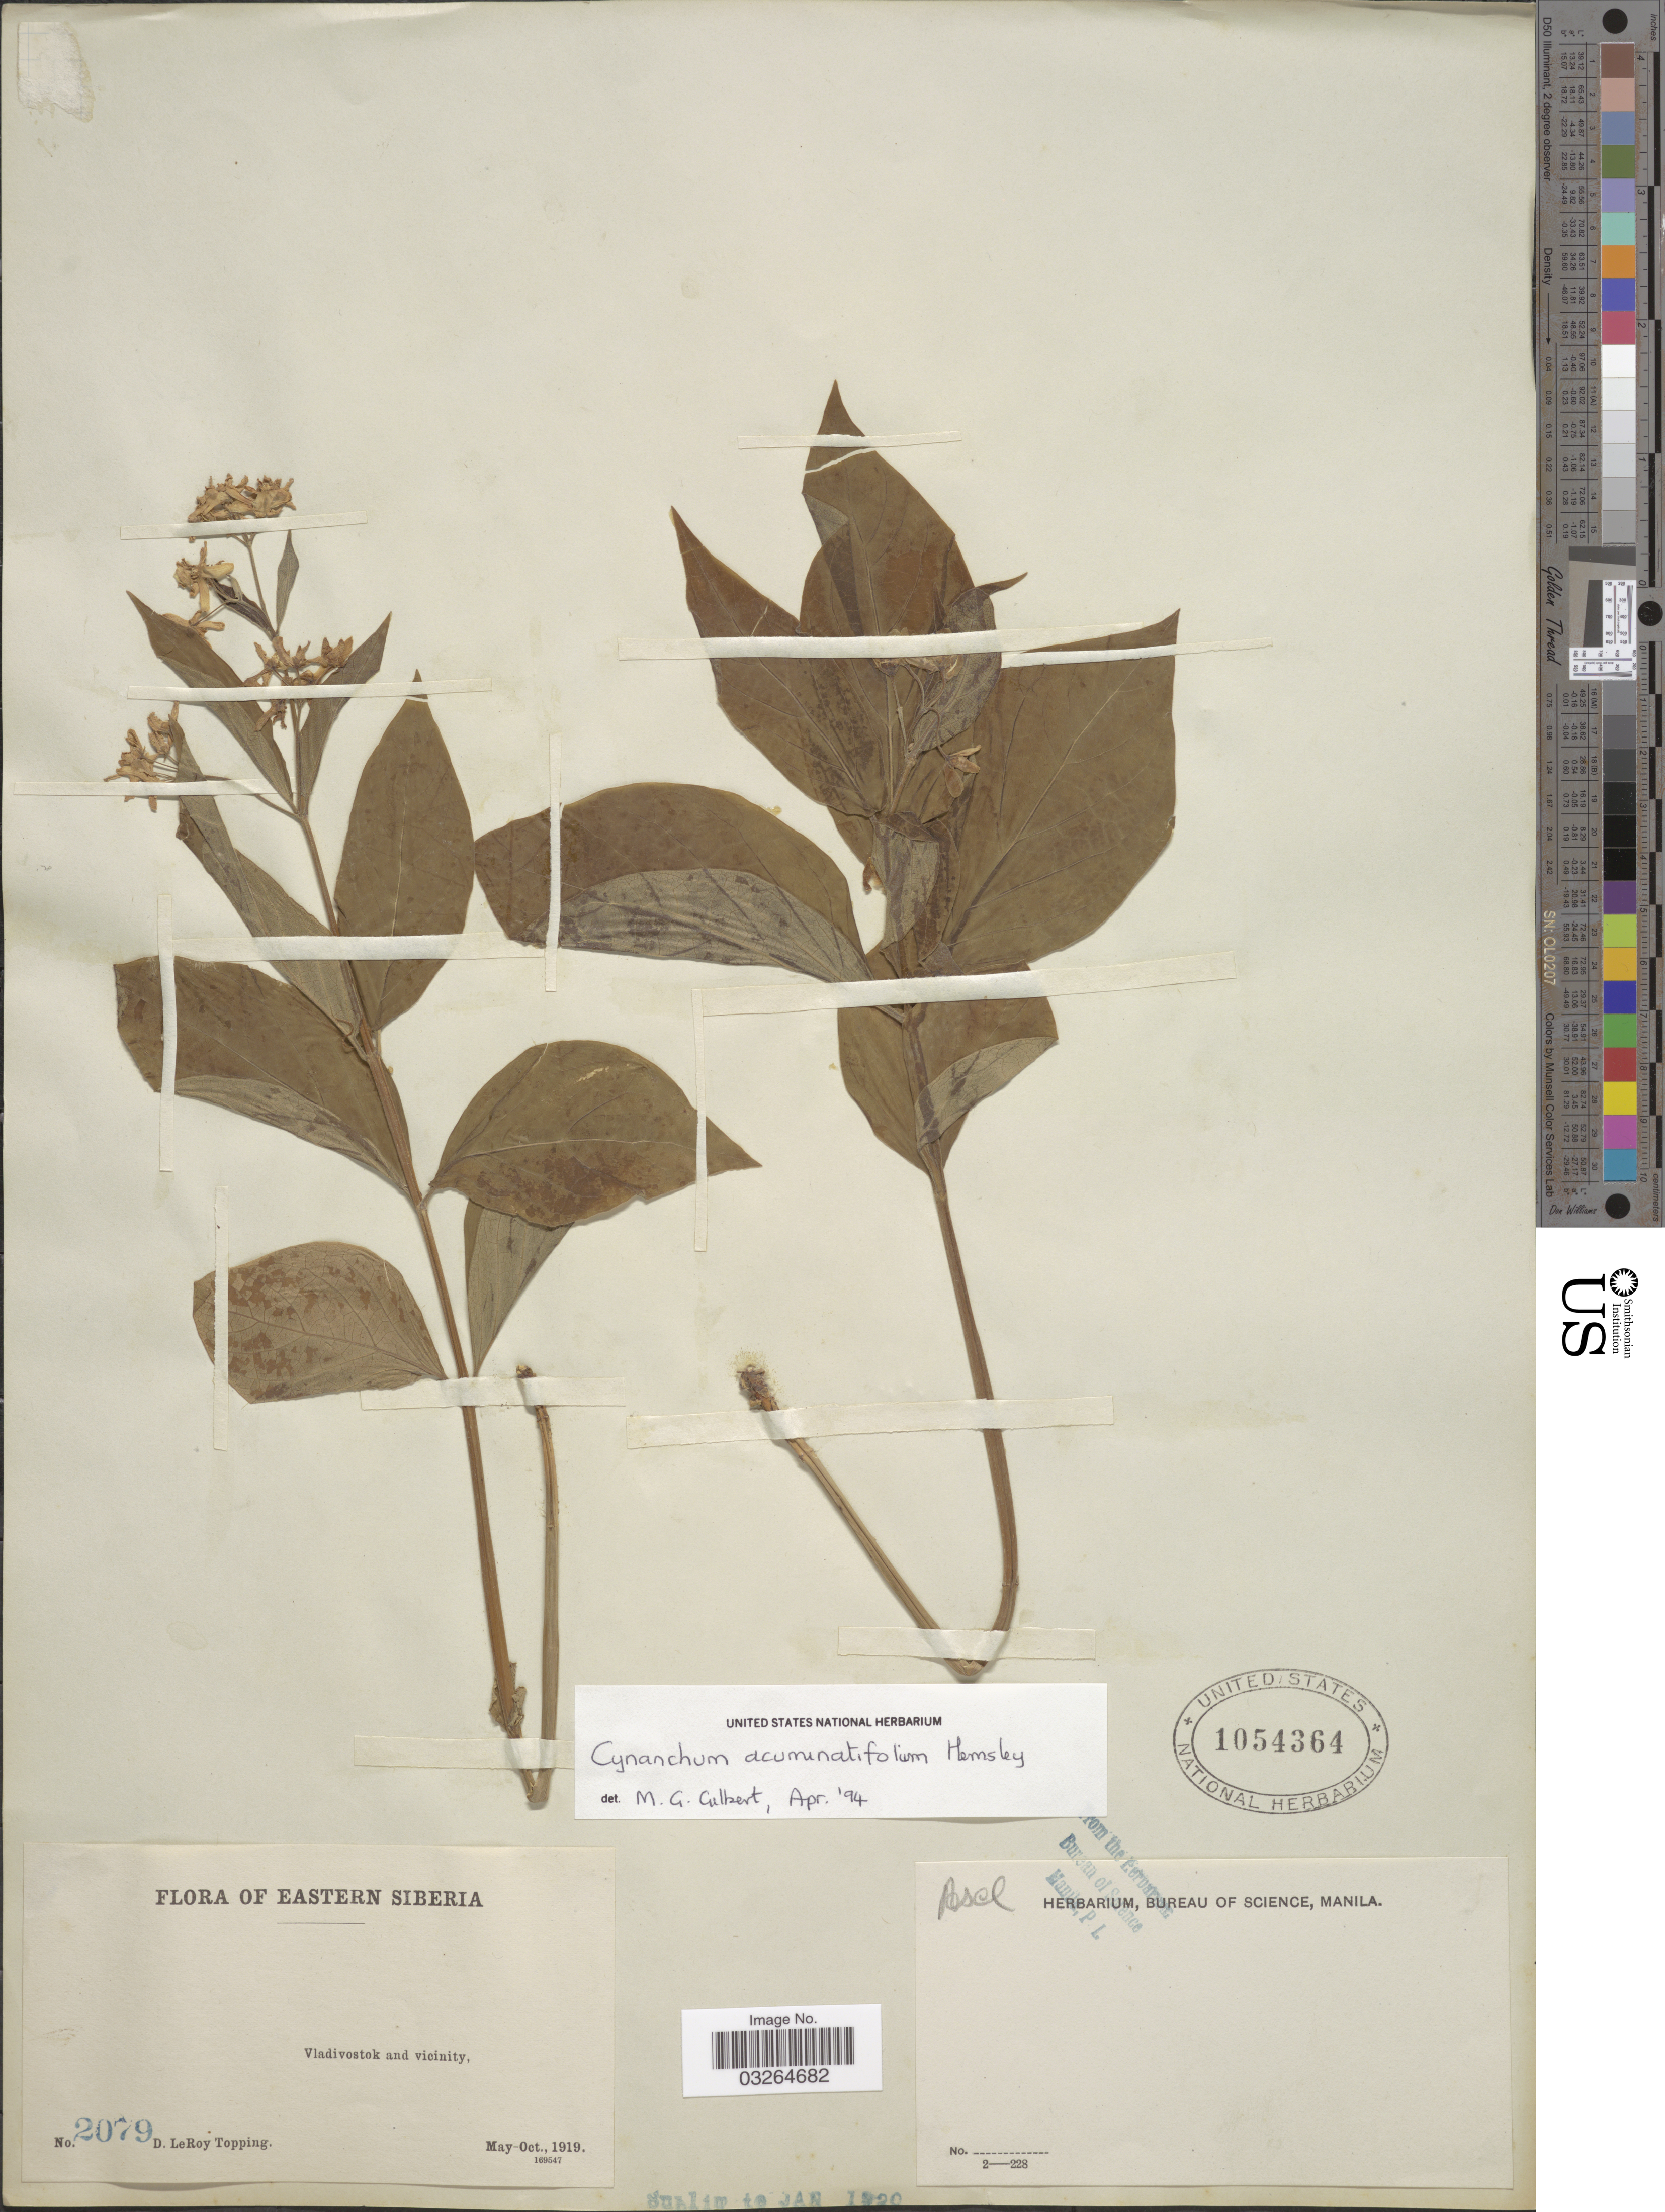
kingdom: Plantae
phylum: Tracheophyta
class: Magnoliopsida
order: Gentianales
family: Apocynaceae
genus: Cynanchum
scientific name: Cynanchum acuminatifolium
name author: (Decne.) Hemsl.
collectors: D. L. Topping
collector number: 2079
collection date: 1919-05/1919-10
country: Russian Federation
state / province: Primorsky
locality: Eastern Siberia. Vladivostok and vicinity.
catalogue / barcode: US 1054364